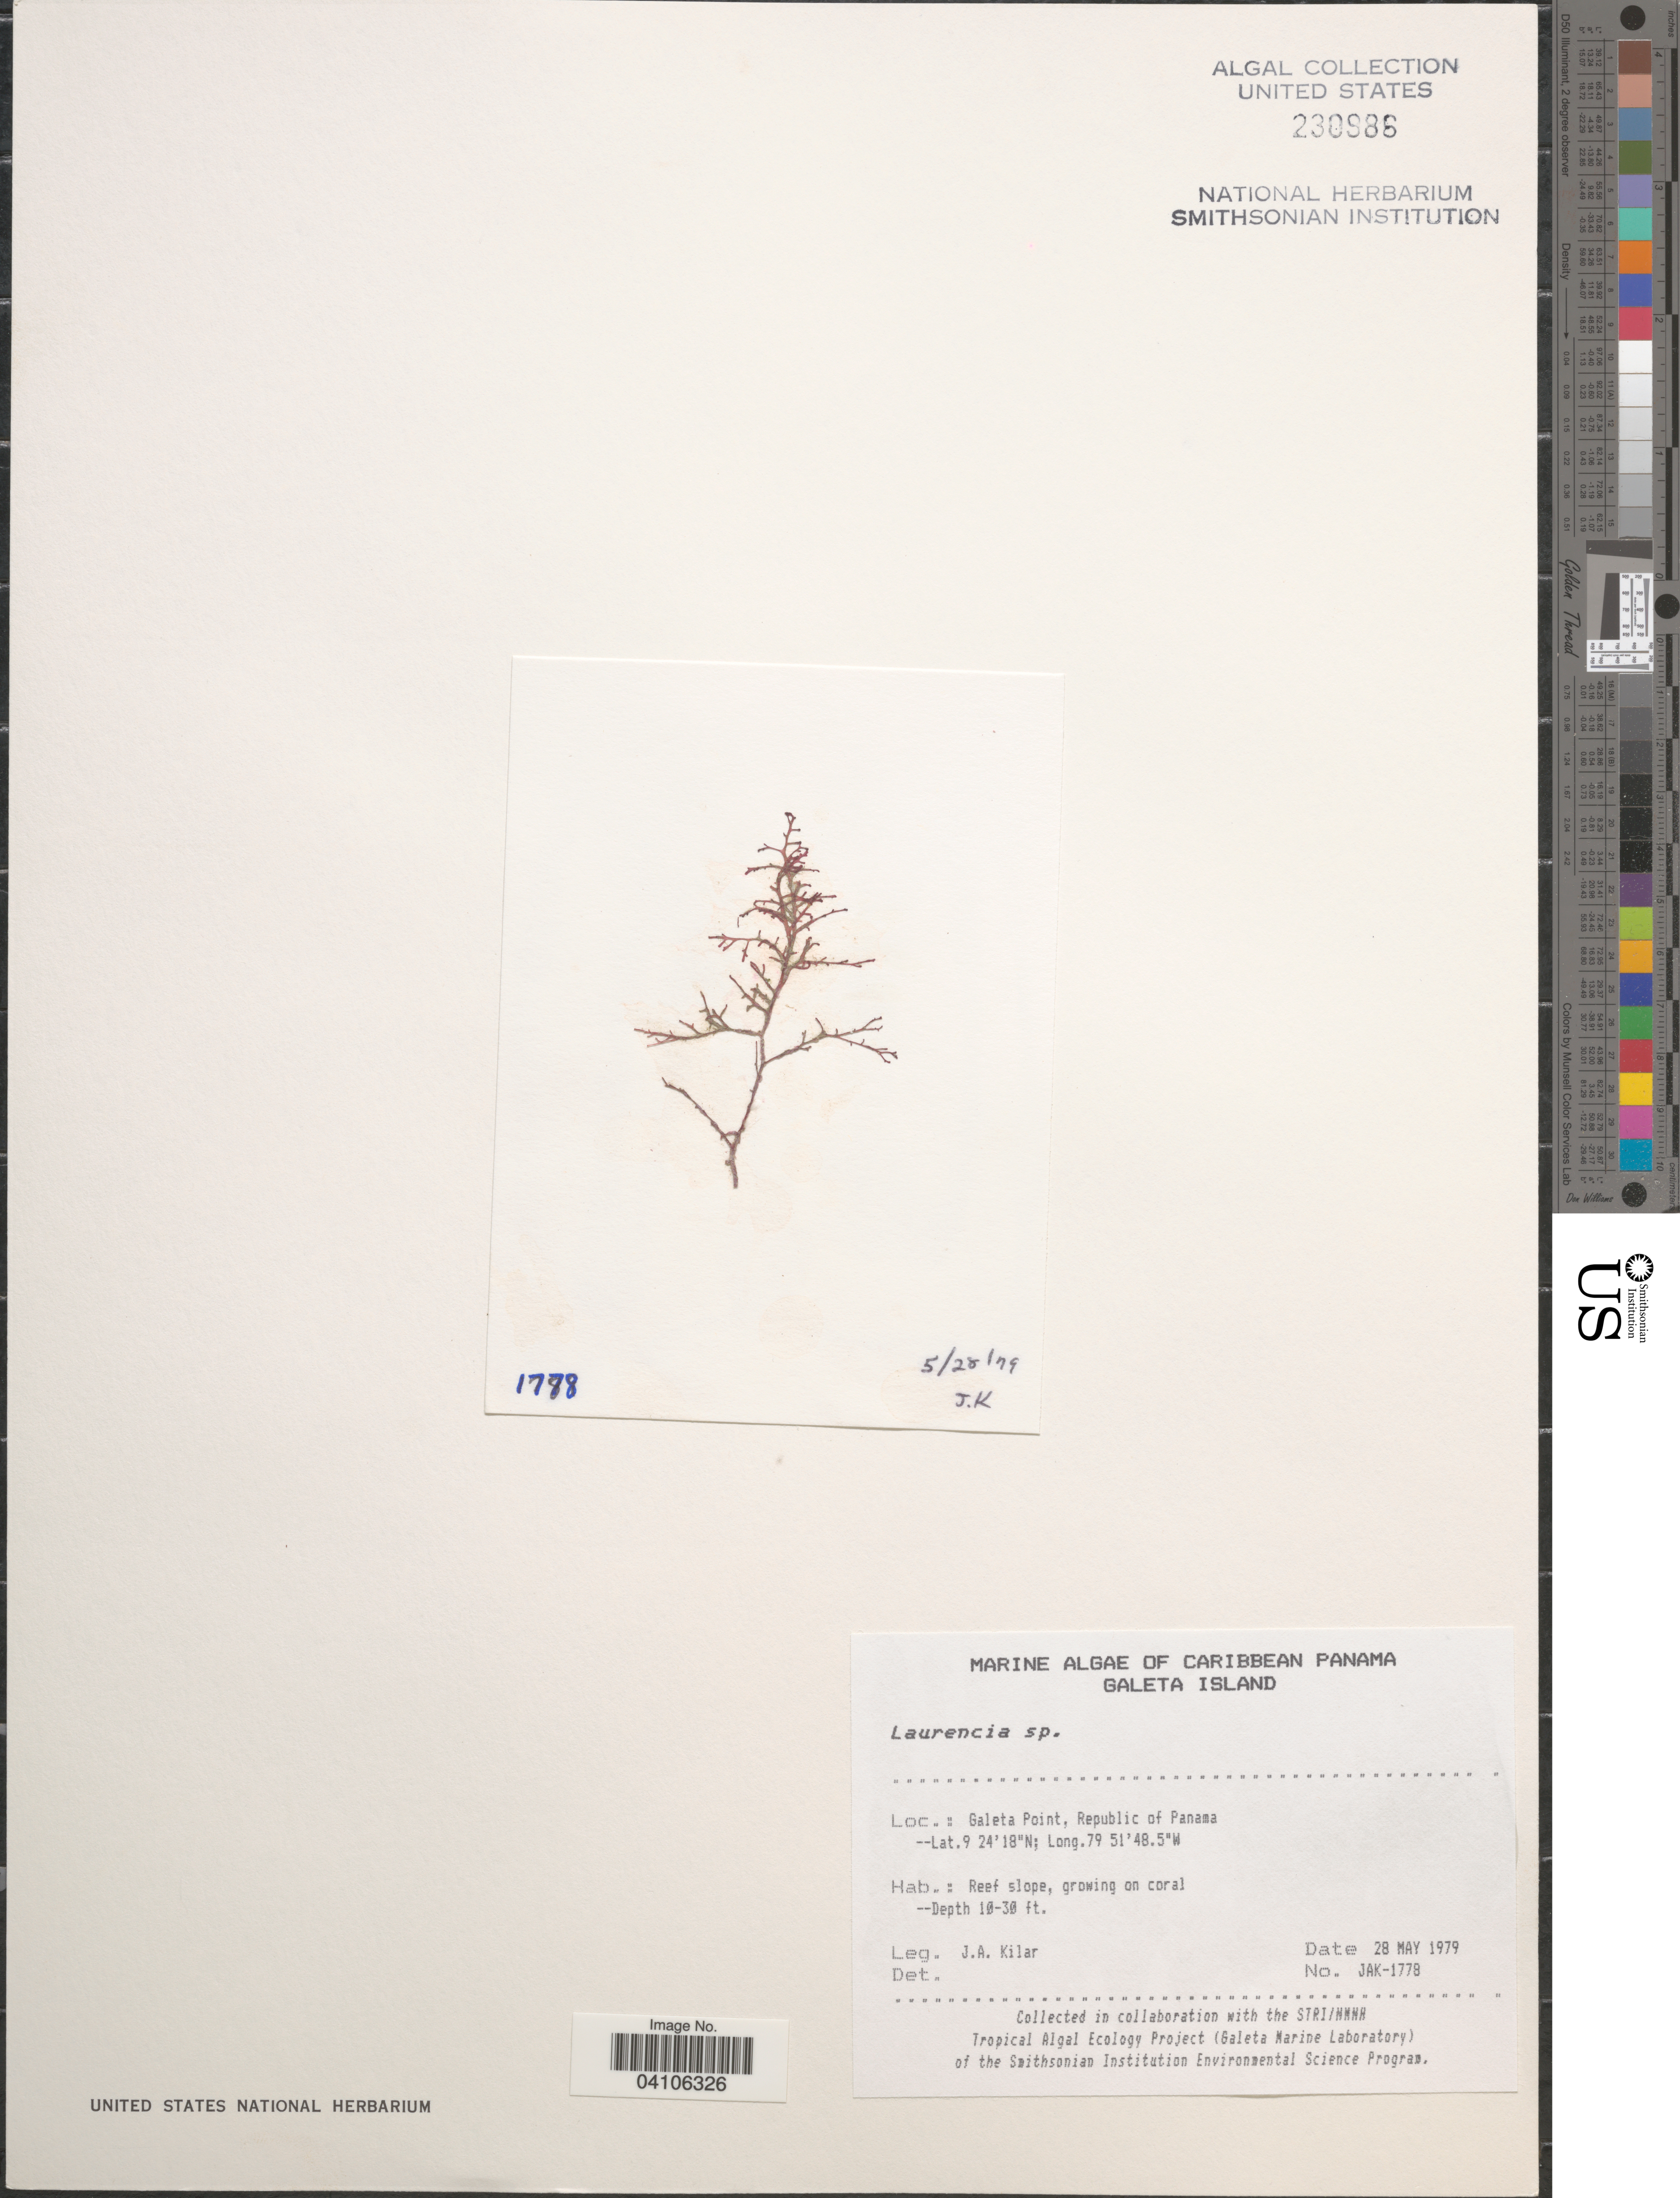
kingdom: Plantae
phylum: Rhodophyta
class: Florideophyceae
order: Ceramiales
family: Rhodomelaceae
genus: Laurencia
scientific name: Laurencia sp.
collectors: J. A. Kilar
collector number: JAK-1778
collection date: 1979-05-28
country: Panama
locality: Caribbean Panama. Galeta Island. Galeta Point, Republic of Panama.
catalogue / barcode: US 230986